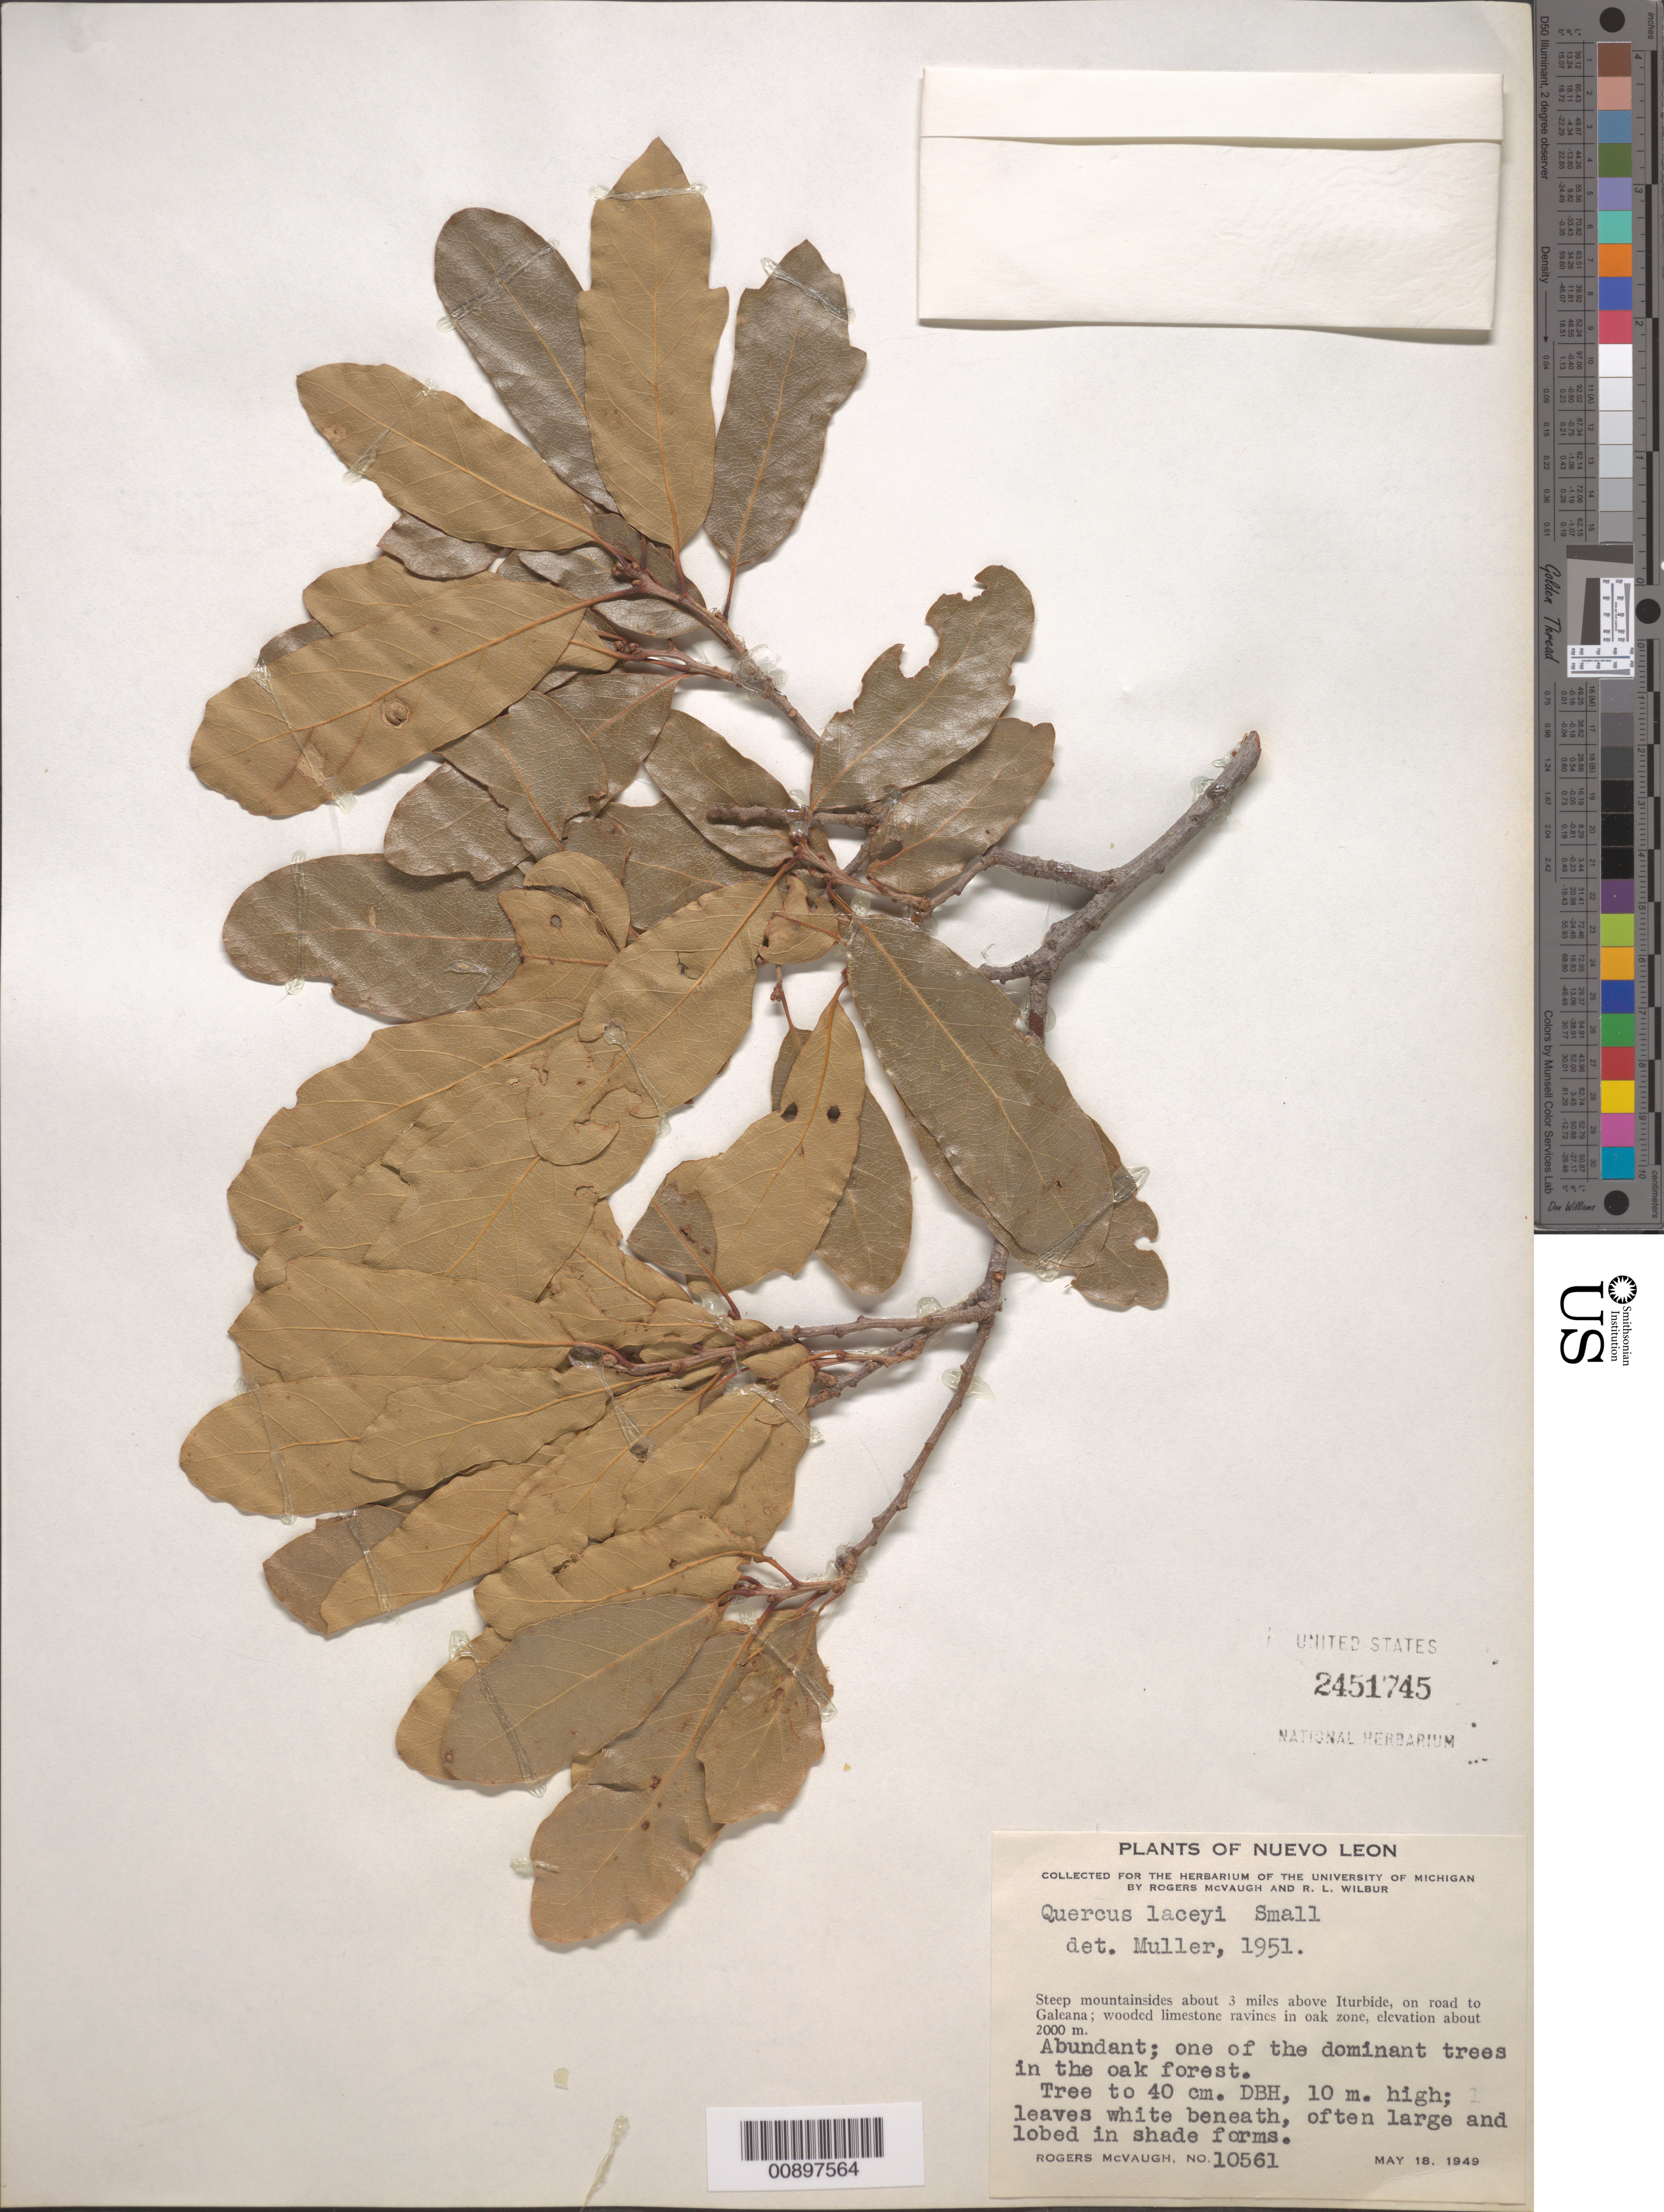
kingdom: Plantae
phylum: Tracheophyta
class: Magnoliopsida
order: Fagales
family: Fagaceae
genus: Quercus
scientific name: Quercus laceyi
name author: Small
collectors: R. McVaugh & R. L. Wilbur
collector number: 10561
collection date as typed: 18 May 1949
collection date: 1949-05-18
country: Mexico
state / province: Nuevo León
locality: Steep mountainsides about 3 miles above Iturbide, on road to Galeana.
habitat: Wooded limestone ravines in oak zone.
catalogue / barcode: US 2451745